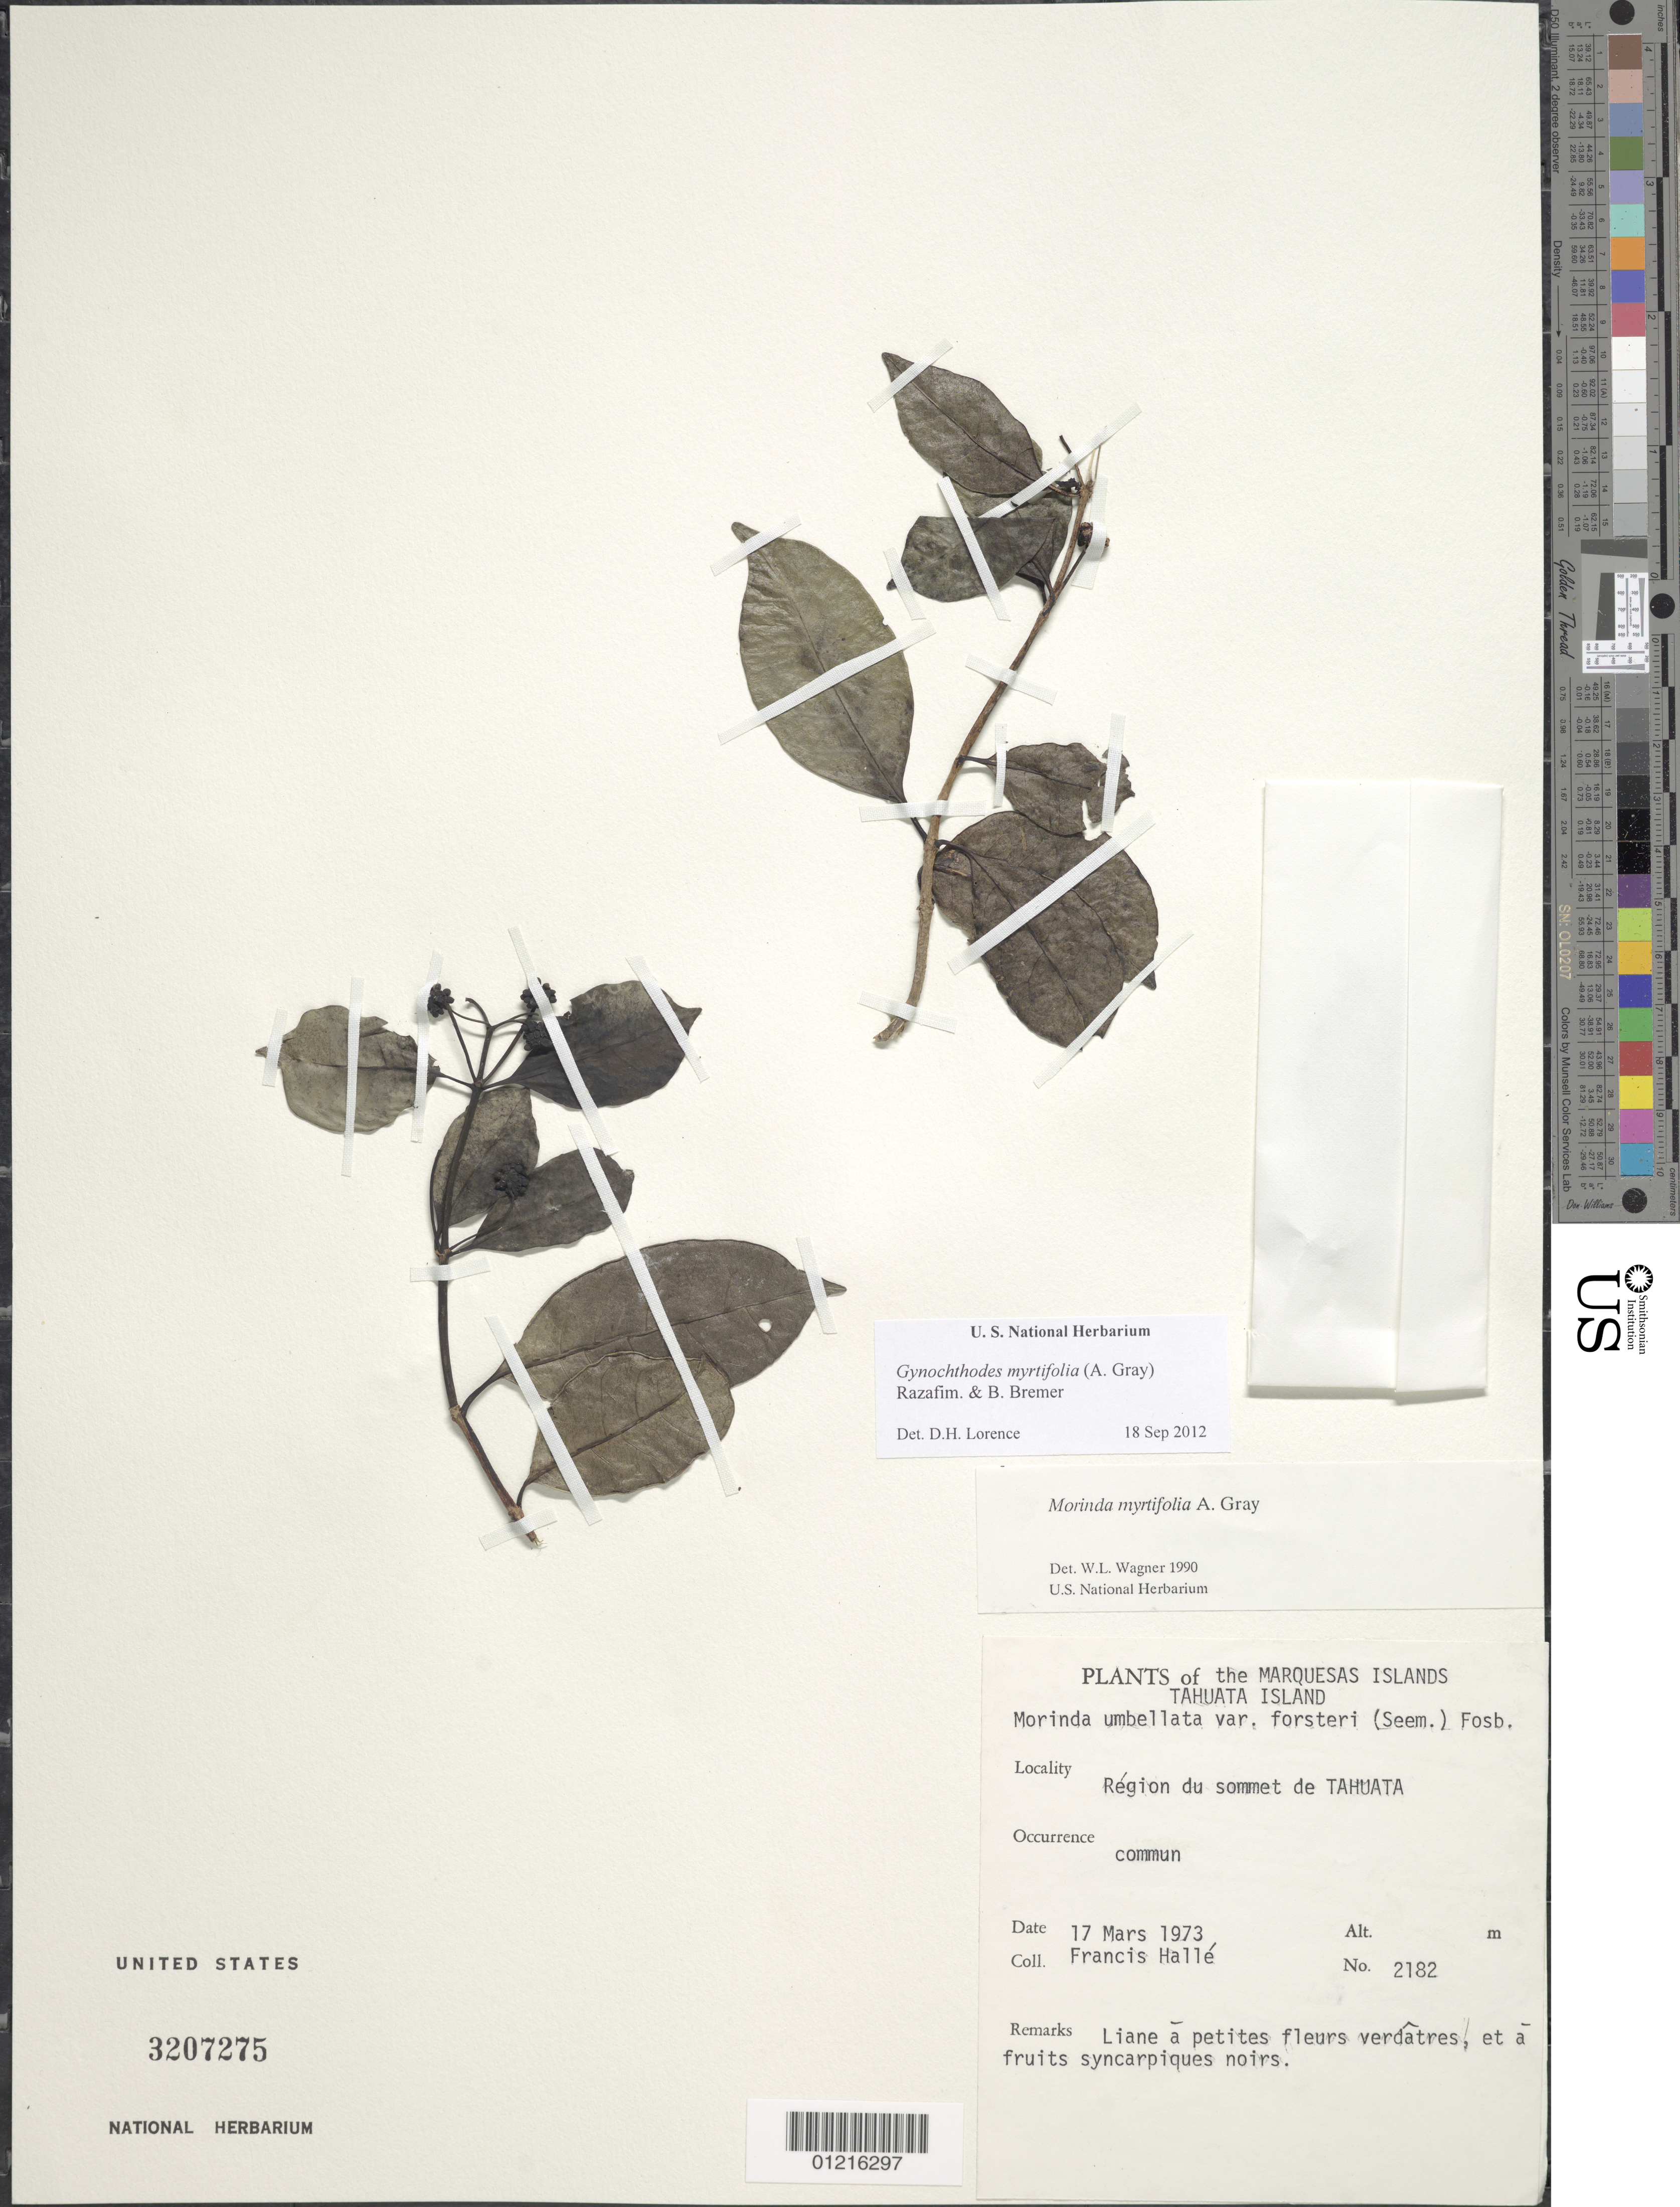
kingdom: Plantae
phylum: Tracheophyta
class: Magnoliopsida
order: Gentianales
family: Rubiaceae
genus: Gynochthodes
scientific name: Gynochthodes myrtifolia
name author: (A. Gray) Razafim. & B. Bremer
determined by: Lorence, David H., (PTBG), National Tropical Botanical Garden (UNITED STATES)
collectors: F. Hallé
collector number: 2182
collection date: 1973-03-17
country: French Polynesia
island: Tahuata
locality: Région du sommet de Tahuata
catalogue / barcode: US 3207275